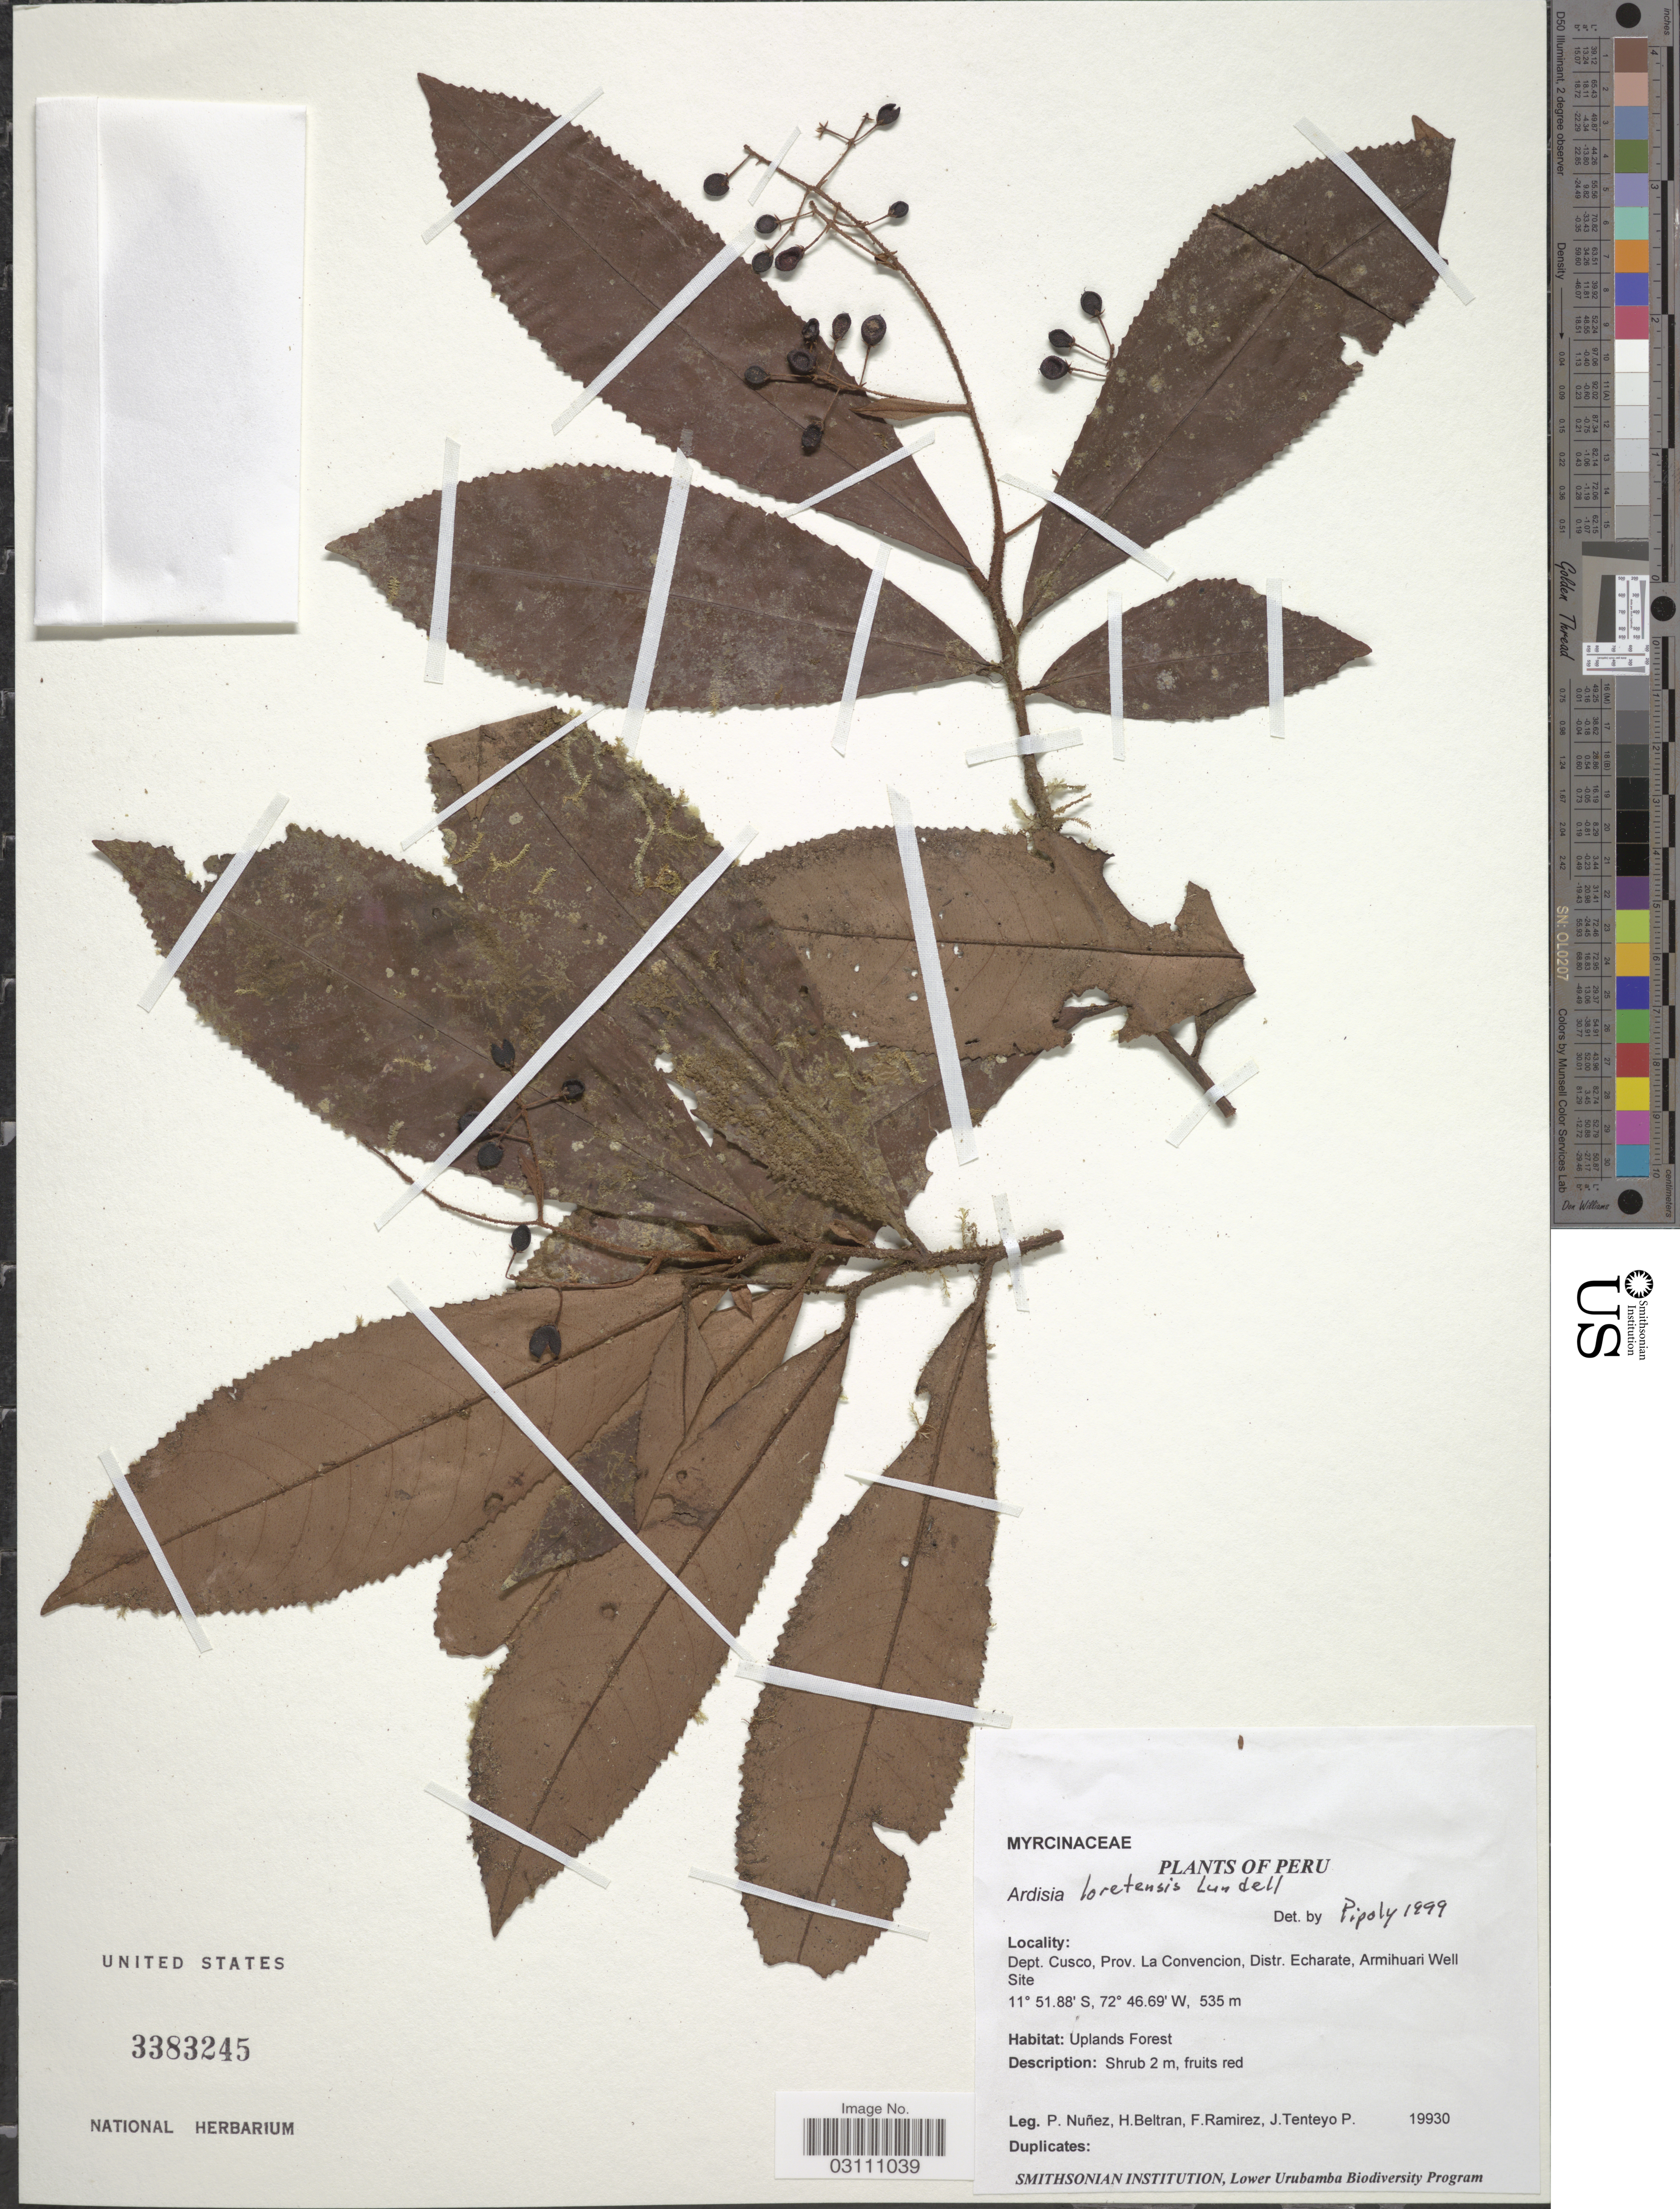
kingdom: Plantae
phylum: Tracheophyta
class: Magnoliopsida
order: Ericales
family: Primulaceae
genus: Ardisia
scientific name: Ardisia loretensis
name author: Lundell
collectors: P. Nuñez V., H. Beltran, F. Ramirez & J. Tenteyo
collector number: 19930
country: Peru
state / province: Cusco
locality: Dept. Cusco, Prov. La Convencion, Distr. Echarate, Armihuari Well Site.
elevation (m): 535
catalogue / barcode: US 3383245